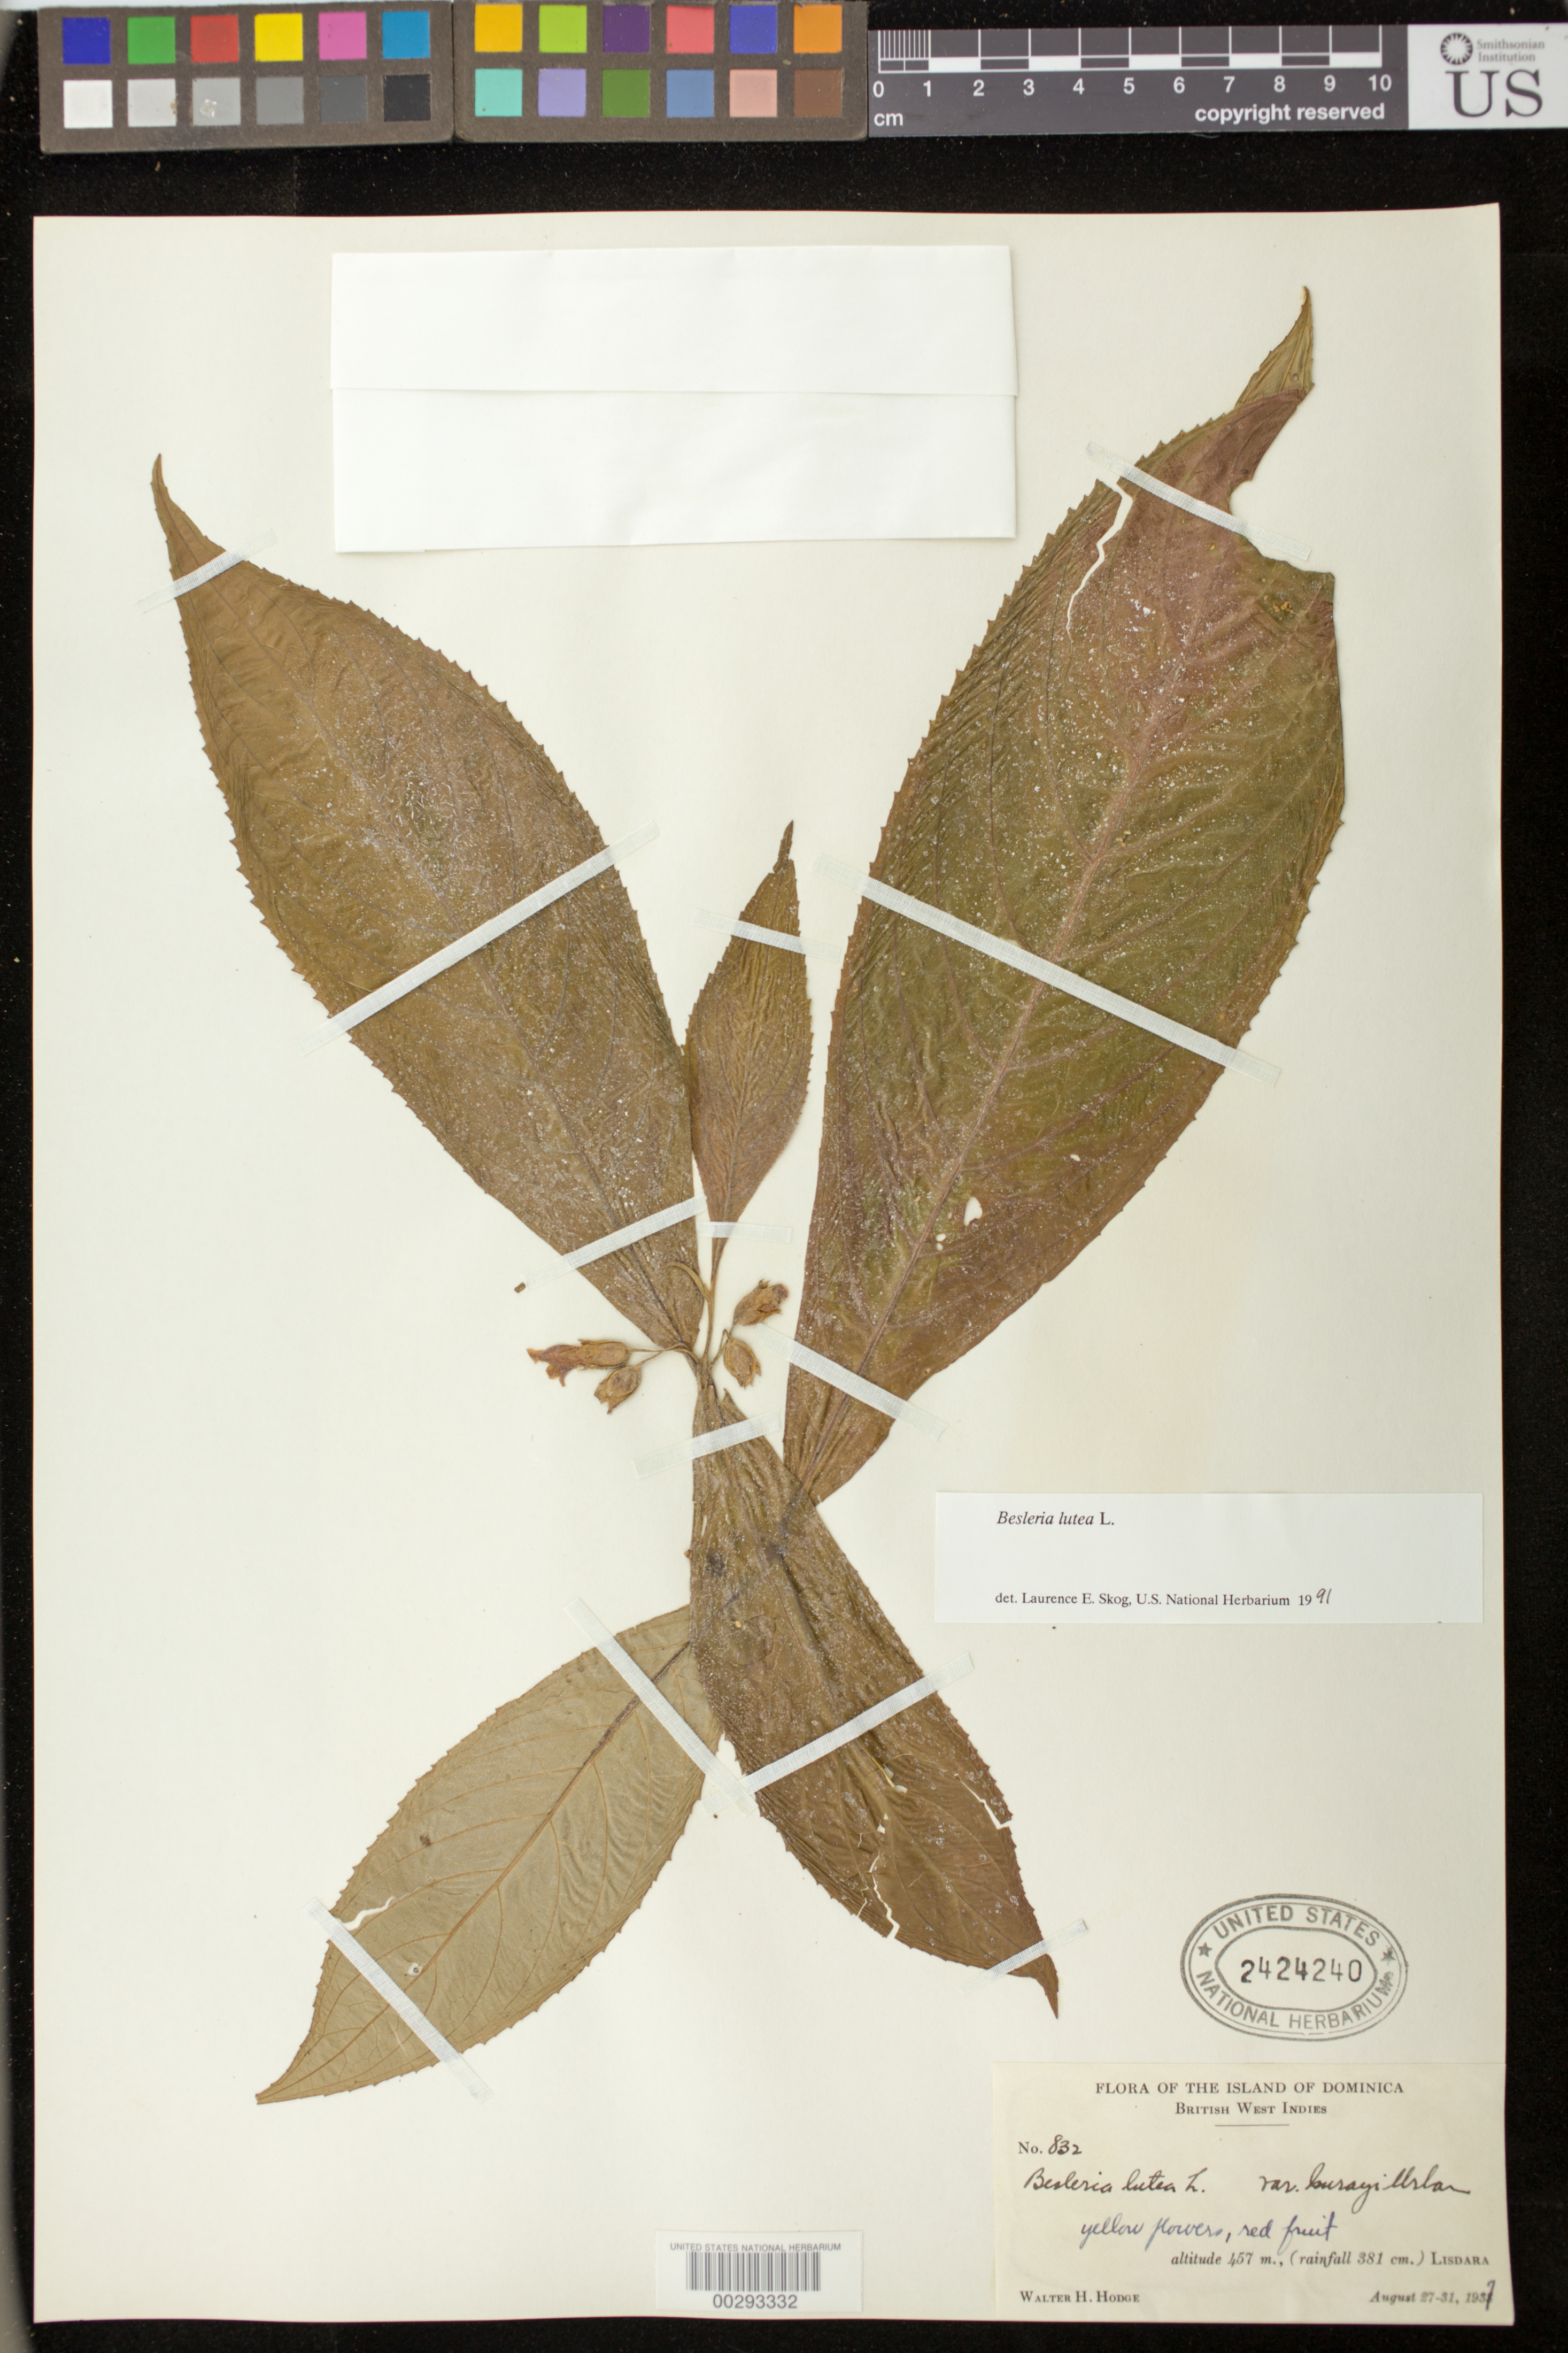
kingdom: Plantae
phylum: Tracheophyta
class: Magnoliopsida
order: Lamiales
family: Gesneriaceae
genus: Besleria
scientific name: Besleria lutea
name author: L.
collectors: W. Hodge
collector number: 832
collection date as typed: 27-31 Aug 1937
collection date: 1937-08-27/1937-08-31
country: Dominica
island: Dominica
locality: Lisdara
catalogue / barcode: US 2424240